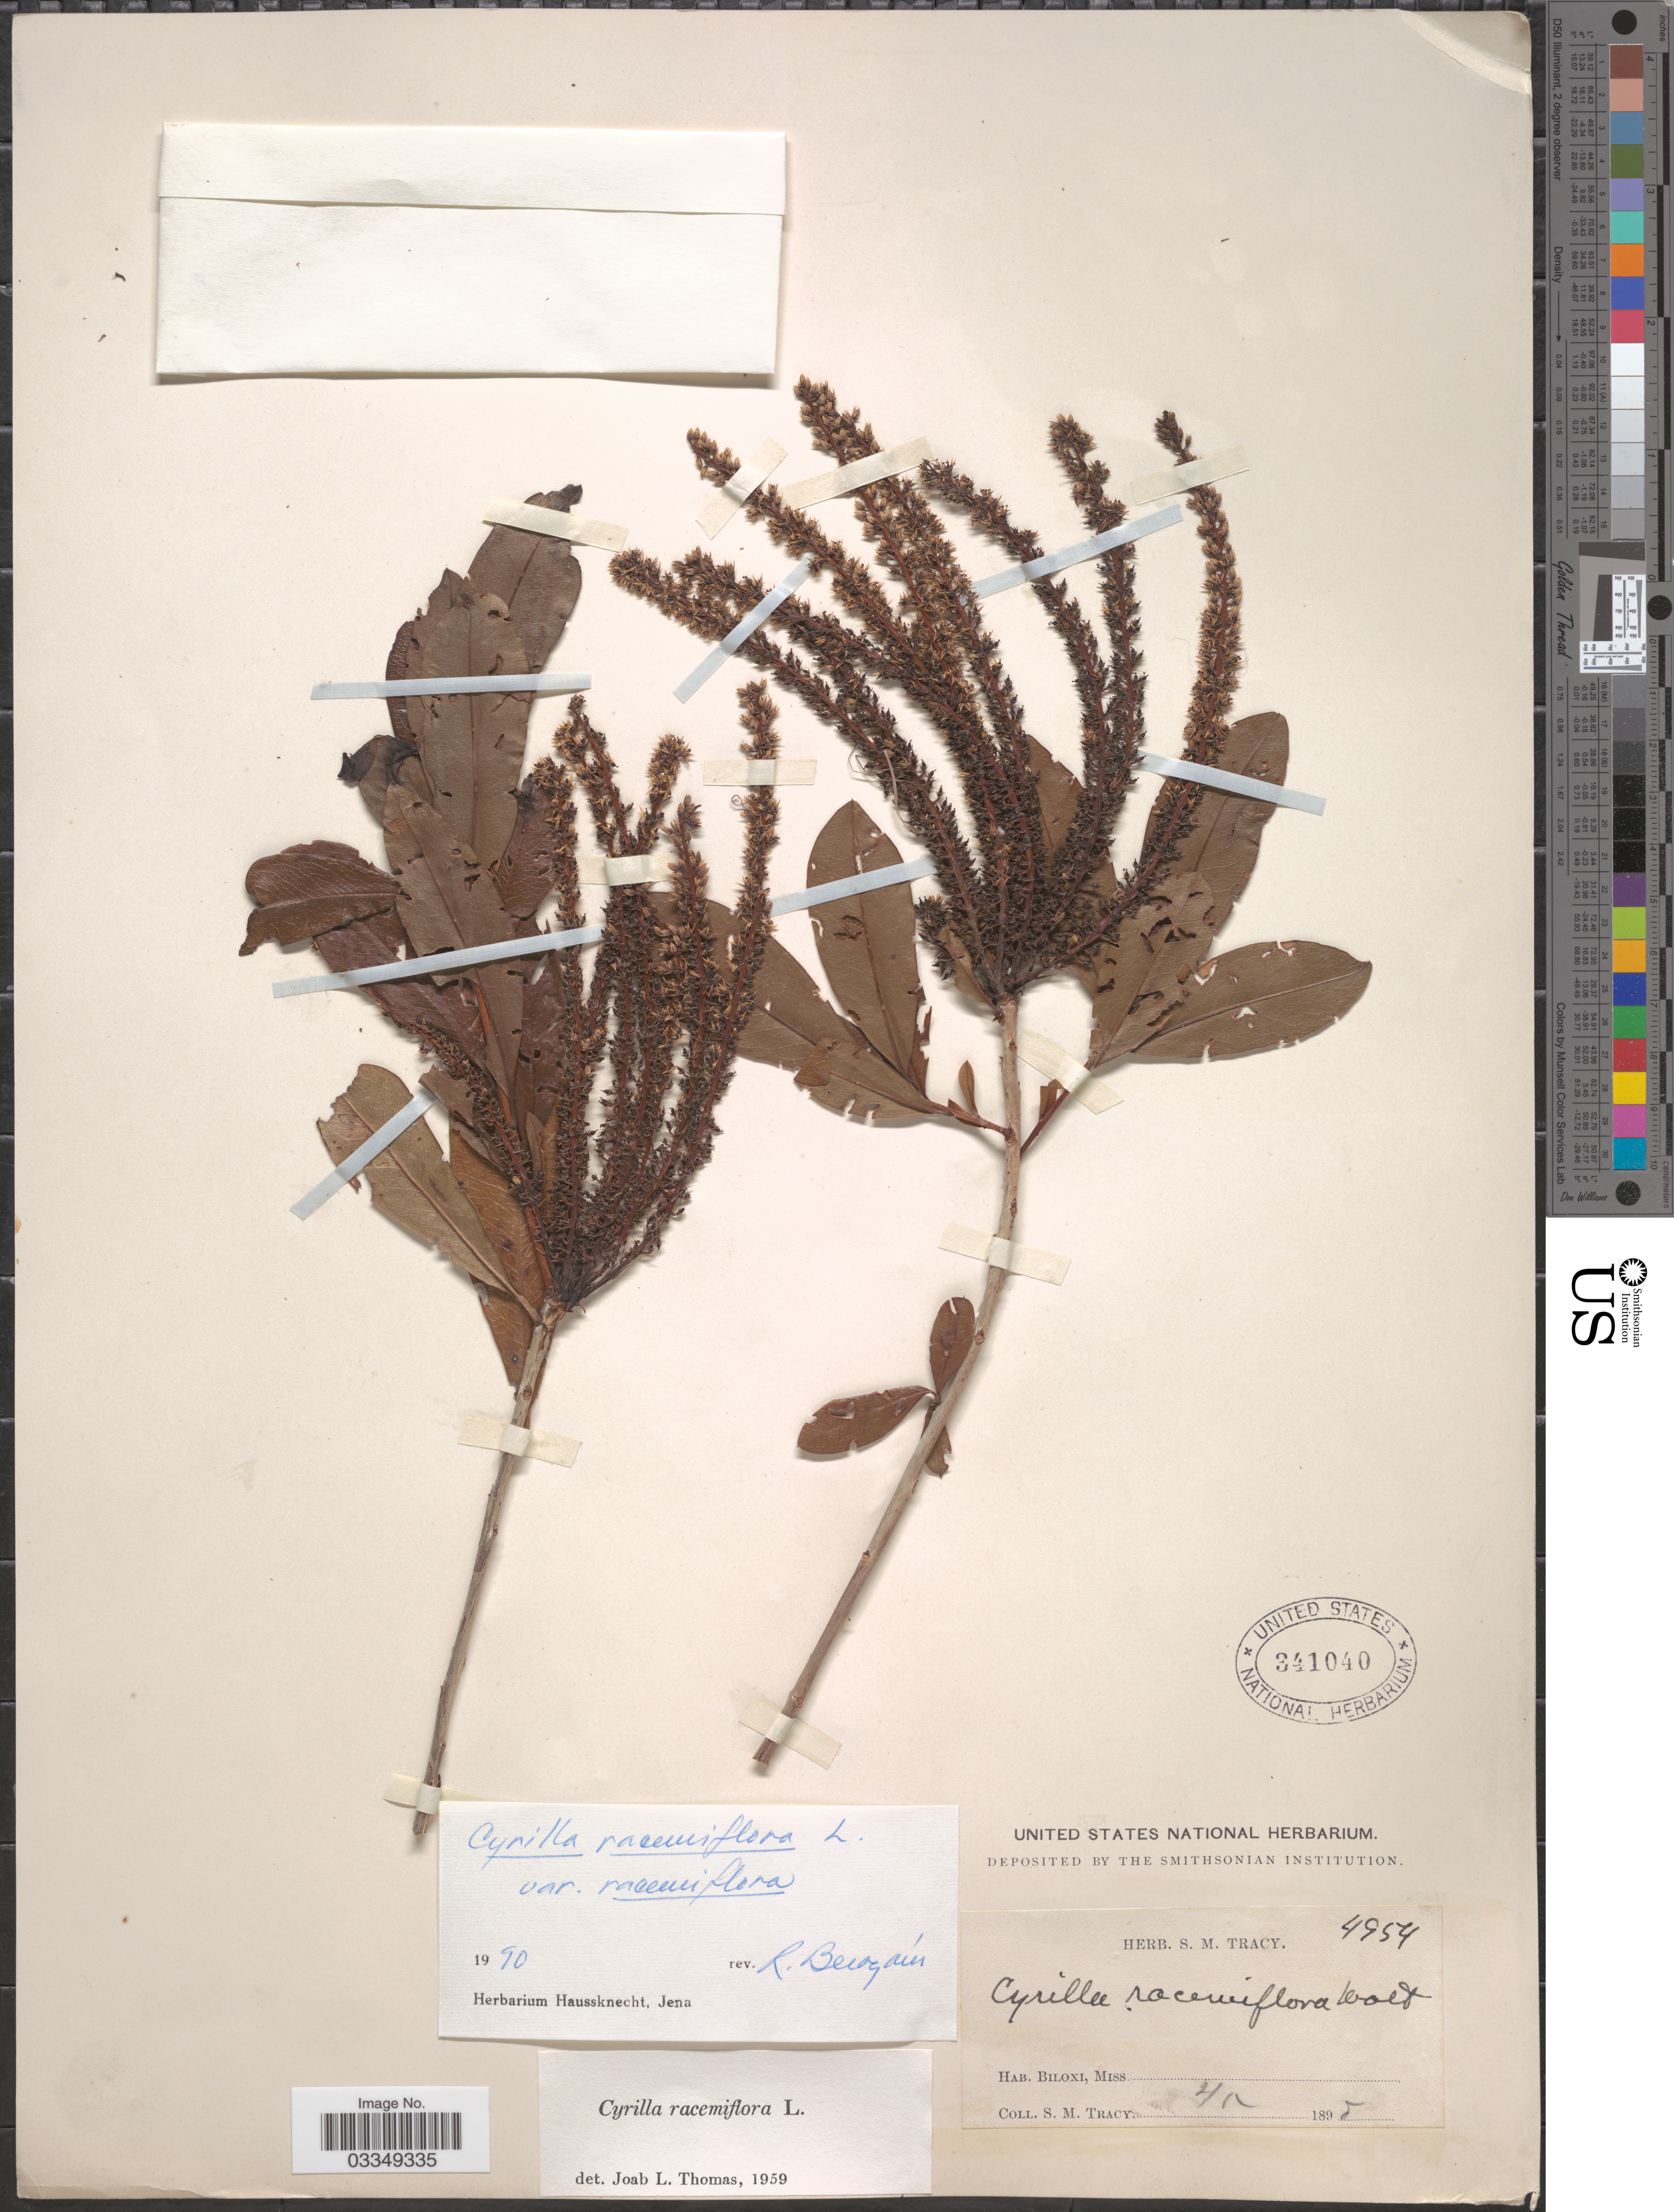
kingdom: Plantae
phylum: Tracheophyta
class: Magnoliopsida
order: Ericales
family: Cyrillaceae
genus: Cyrilla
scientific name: Cyrilla racemiflora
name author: L.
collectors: S. M. Tracy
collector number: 4954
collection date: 1898-02-05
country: United States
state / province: Mississippi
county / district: Harrison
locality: Biloxi.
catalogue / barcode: US 341040